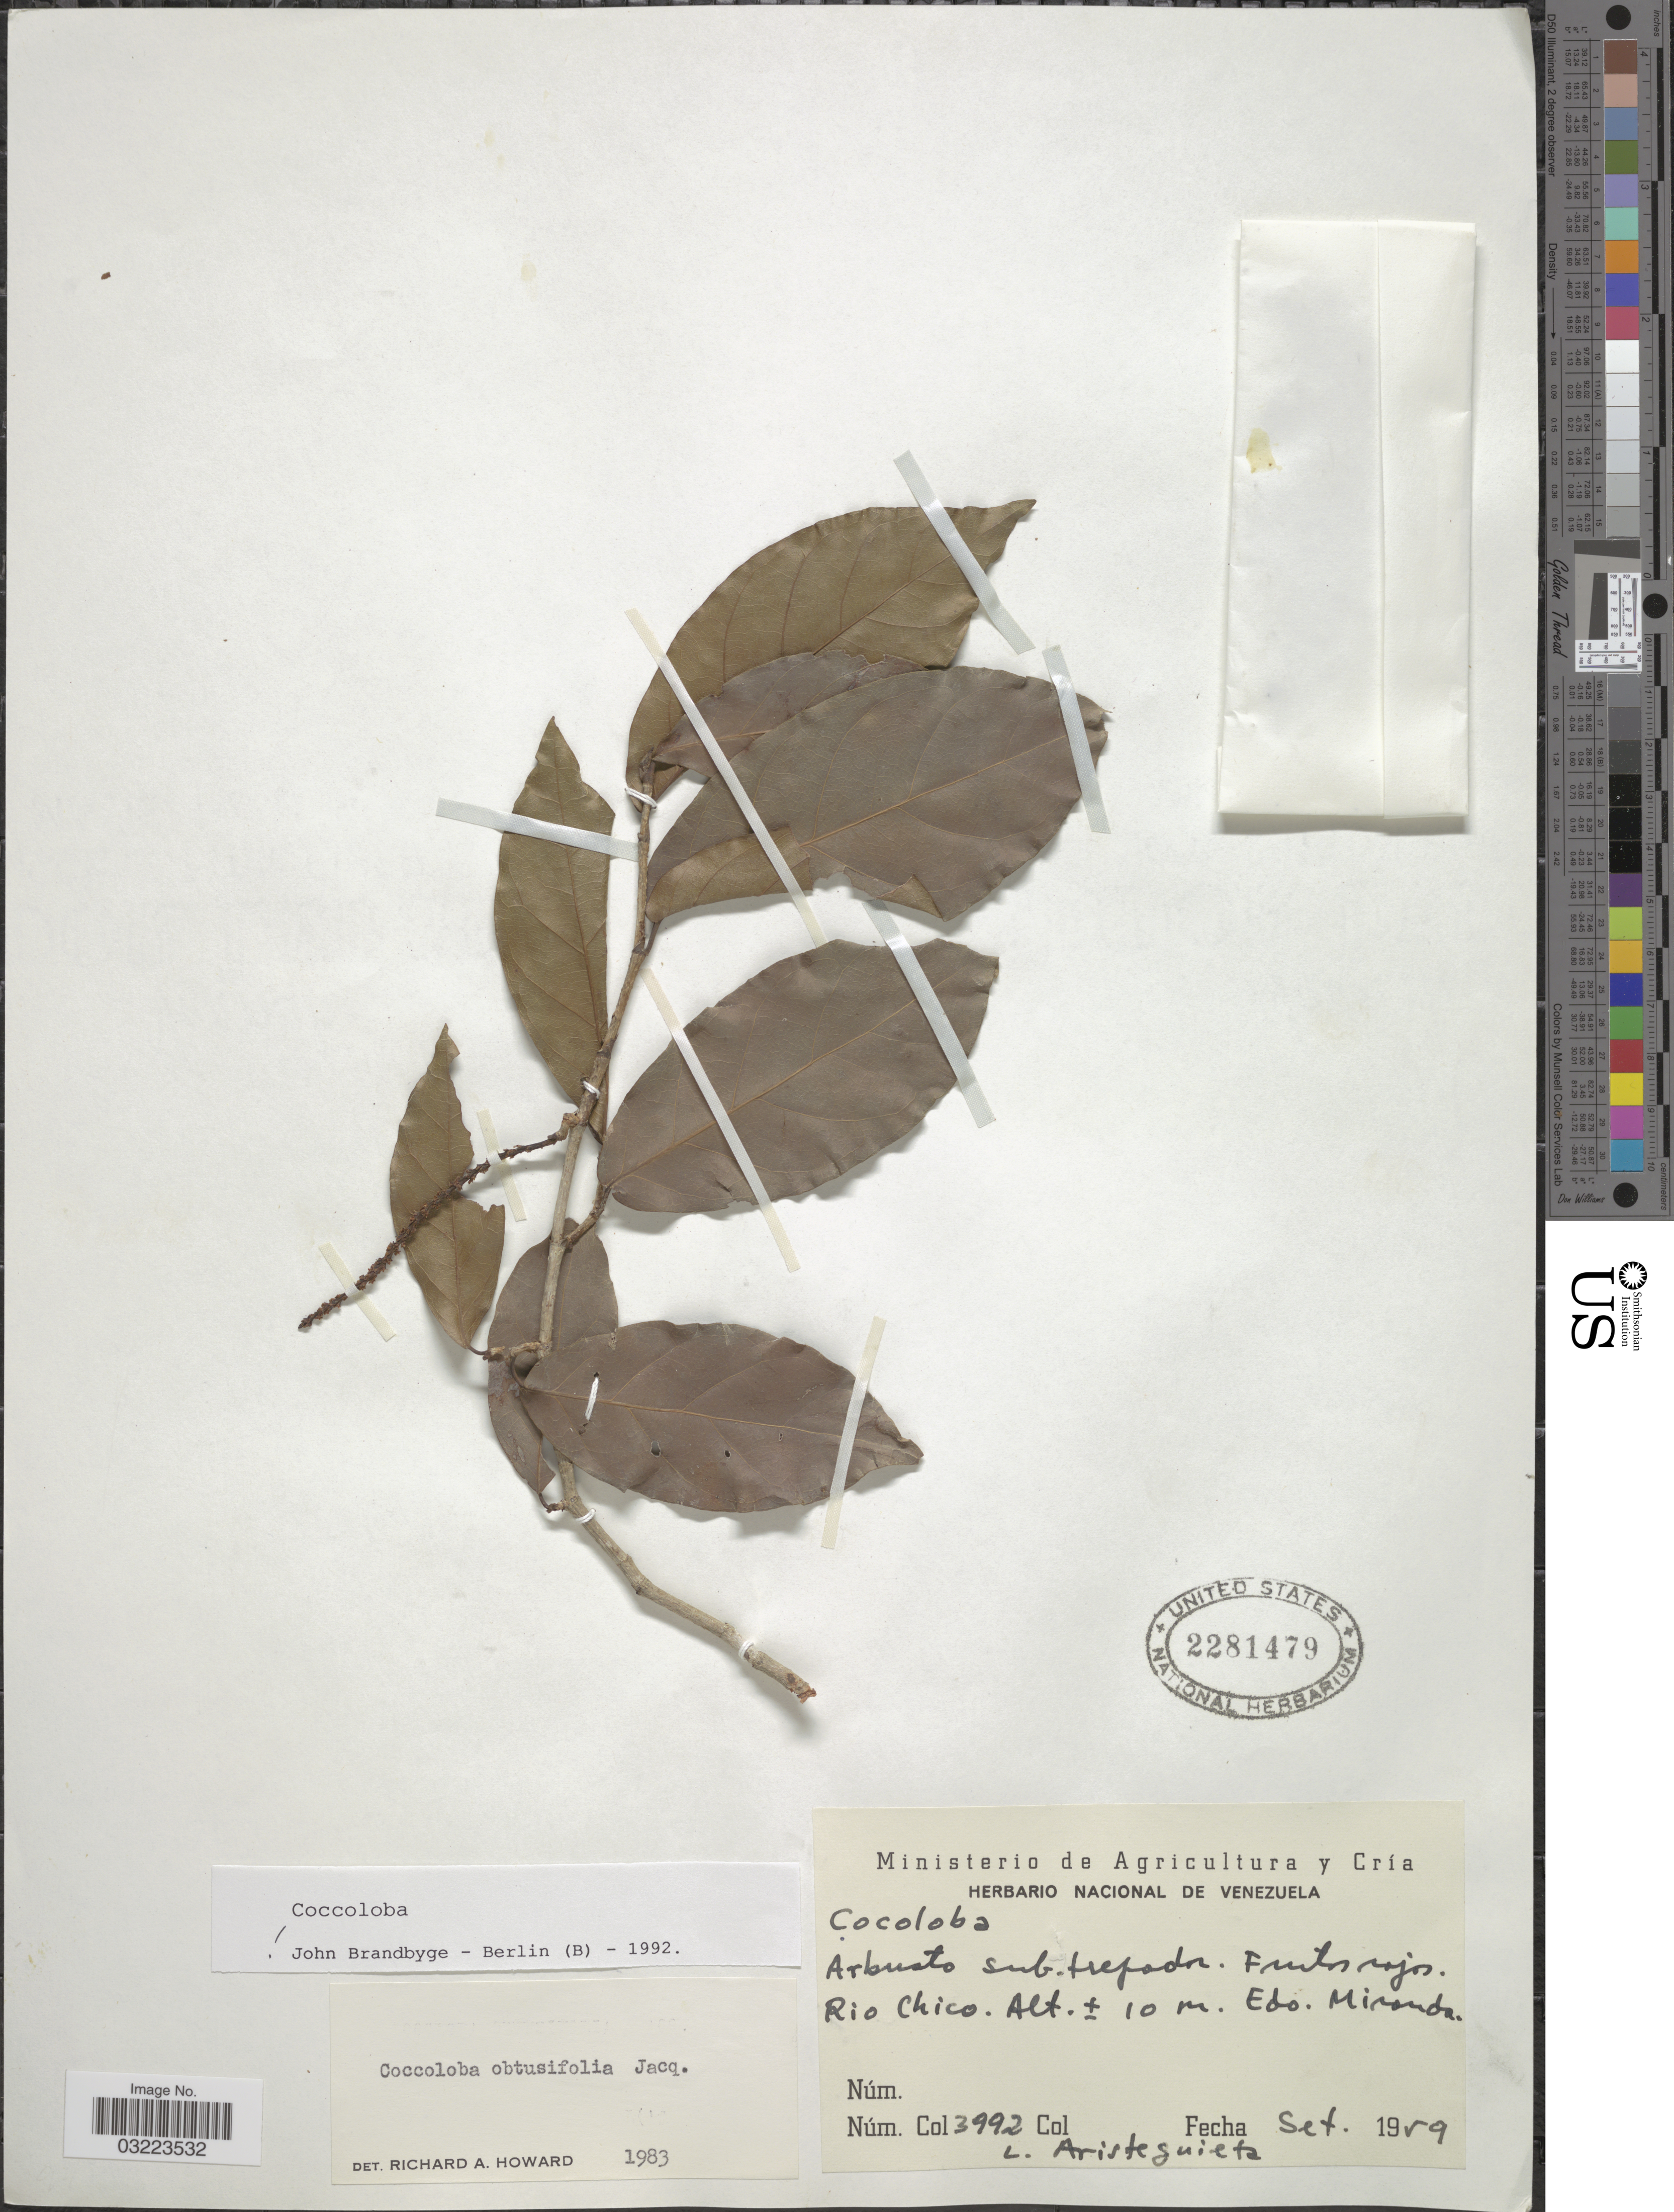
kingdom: Plantae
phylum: Tracheophyta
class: Magnoliopsida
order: Caryophyllales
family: Polygonaceae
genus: Coccoloba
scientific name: Coccoloba obtusifolia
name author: Jacq.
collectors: L. Aristeguieta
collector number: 3992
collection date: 1959-09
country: Venezuela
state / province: Miranda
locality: Rio Chico.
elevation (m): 10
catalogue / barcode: US 2281479